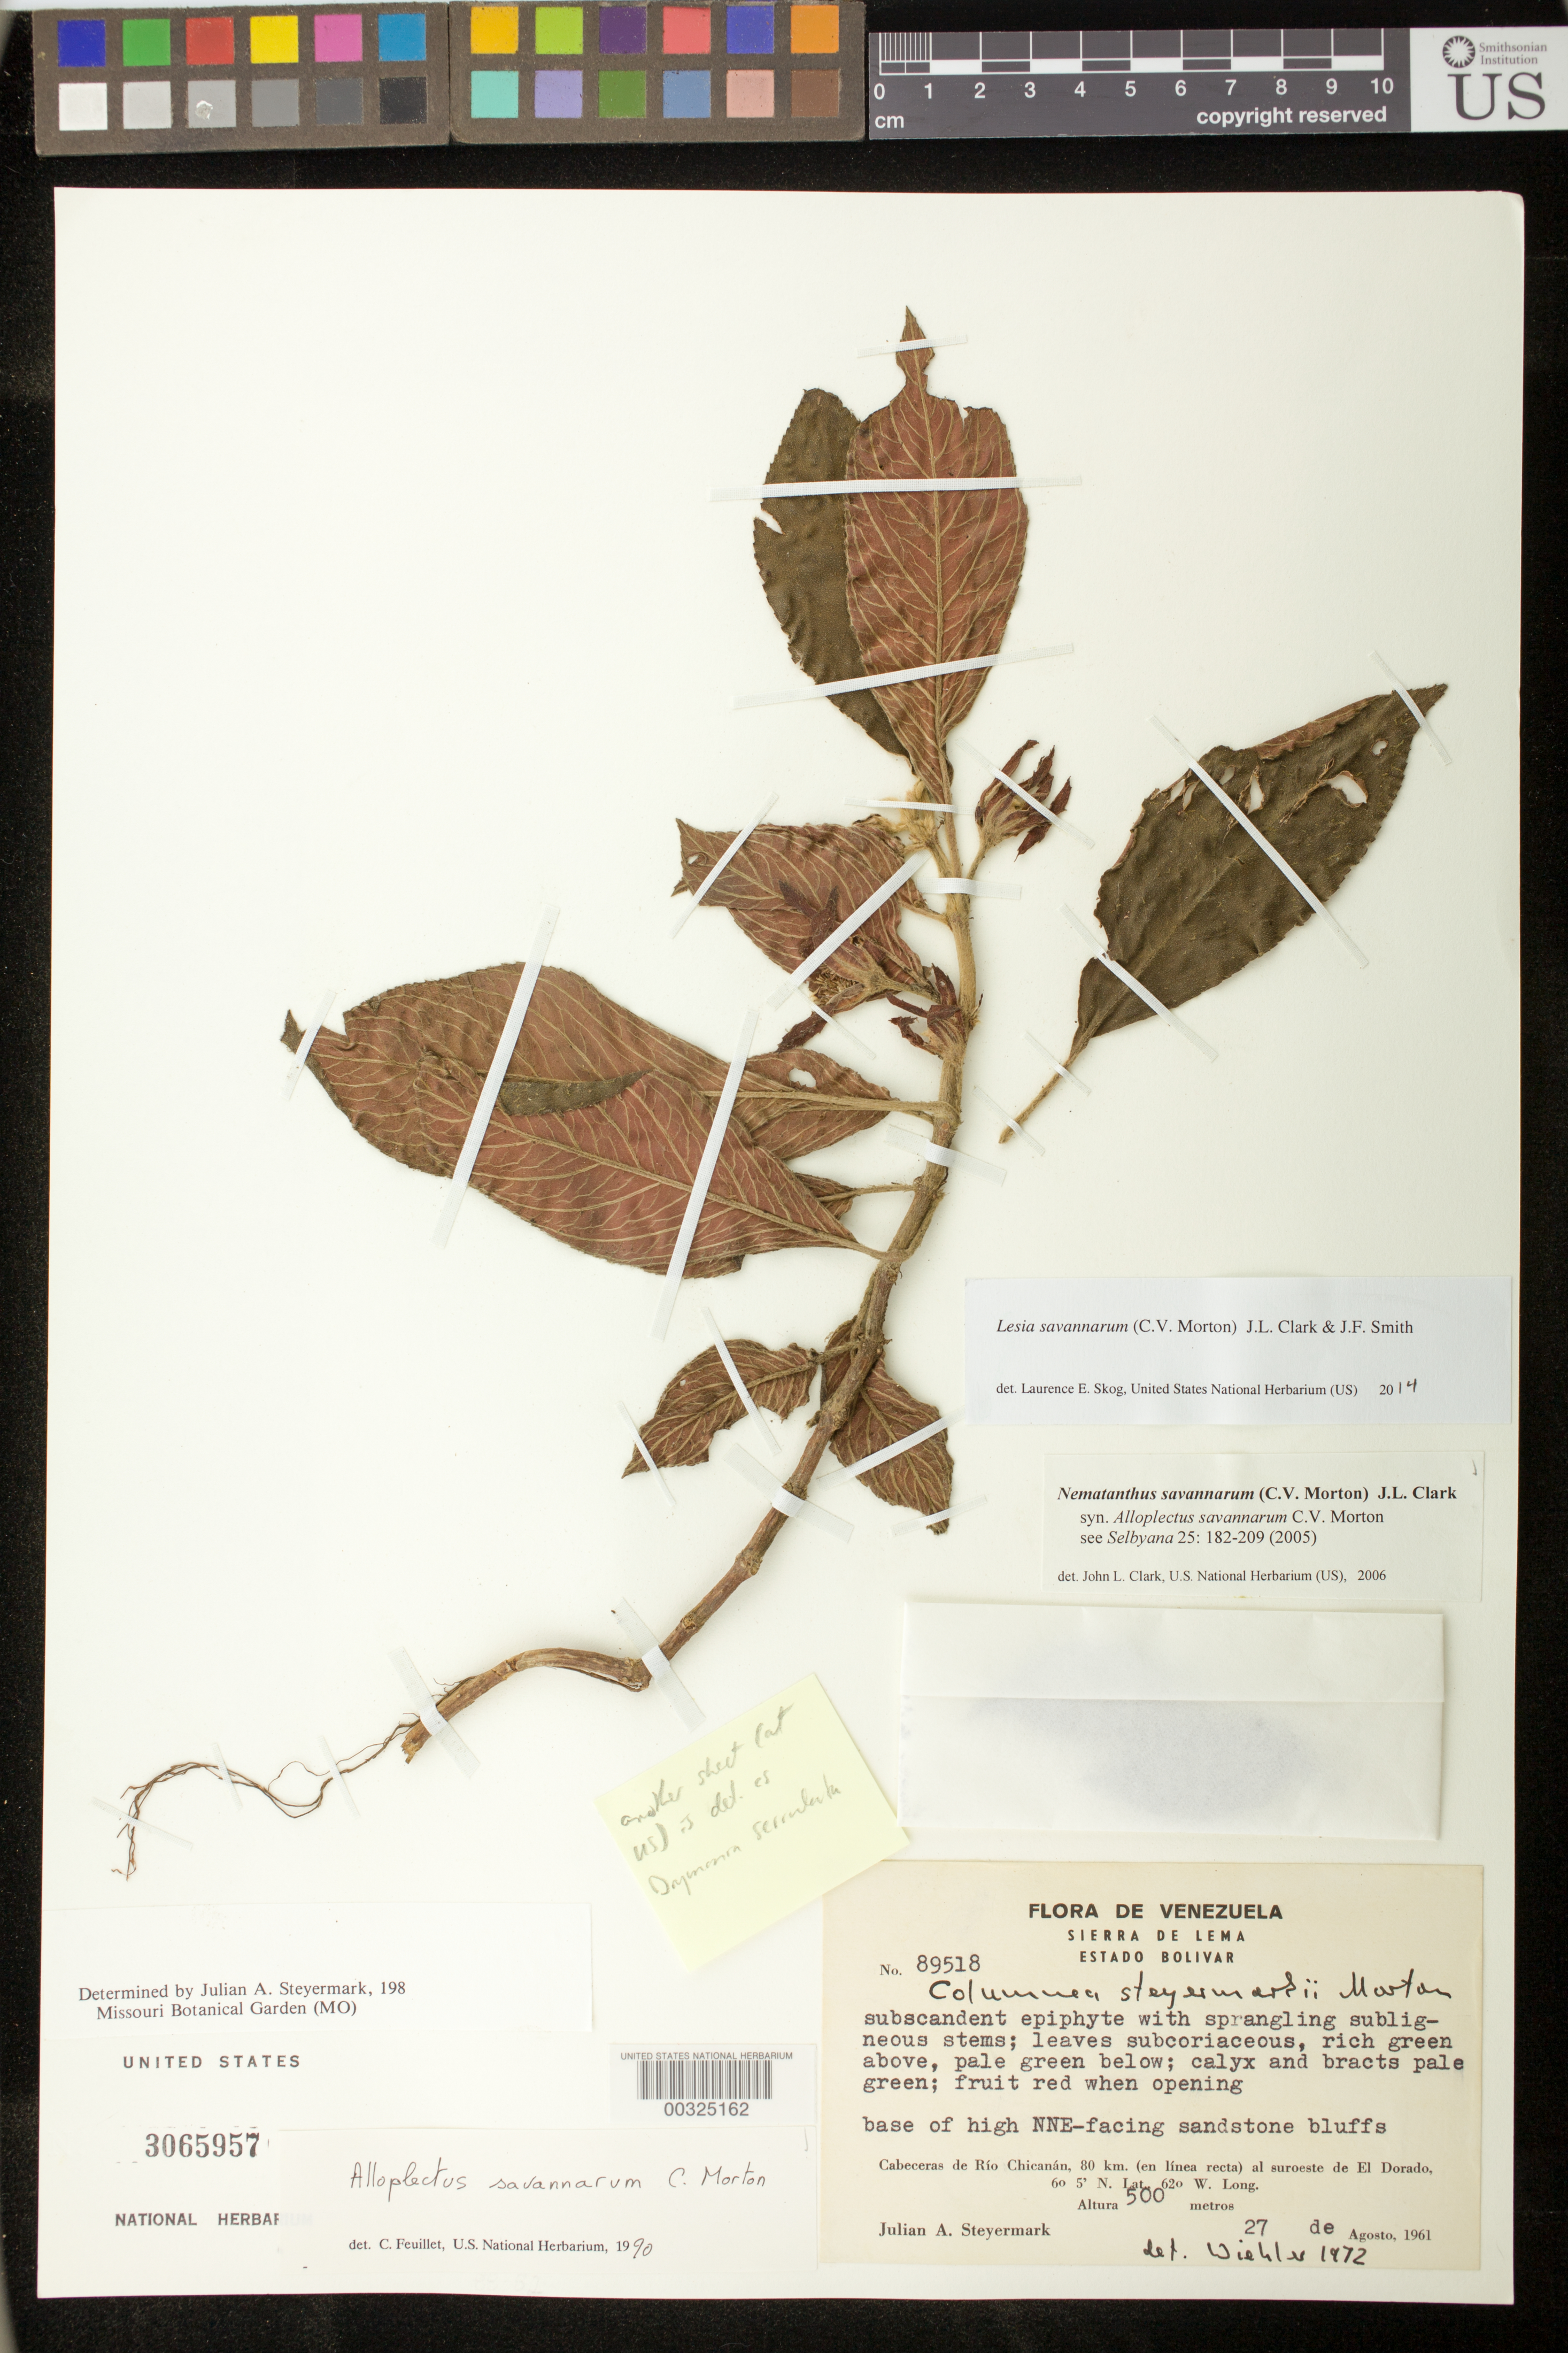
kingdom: Plantae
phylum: Tracheophyta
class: Magnoliopsida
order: Lamiales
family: Gesneriaceae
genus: Lesia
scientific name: Lesia savannarum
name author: (C.V. Morton) J.L. Clark & J.F. Sm.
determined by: Skog, Laurence E.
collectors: J. Steyermark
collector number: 89518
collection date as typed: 27 Aug 1961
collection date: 1961-08-27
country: Venezuela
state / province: Bolívar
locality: Sierra de Lema, cabeceras de Río Chicanán, 80 km (en línea recta) al suroeste de El Dorado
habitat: Base of high NNE-facing sandstone bluffs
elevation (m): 500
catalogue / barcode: US 3065957